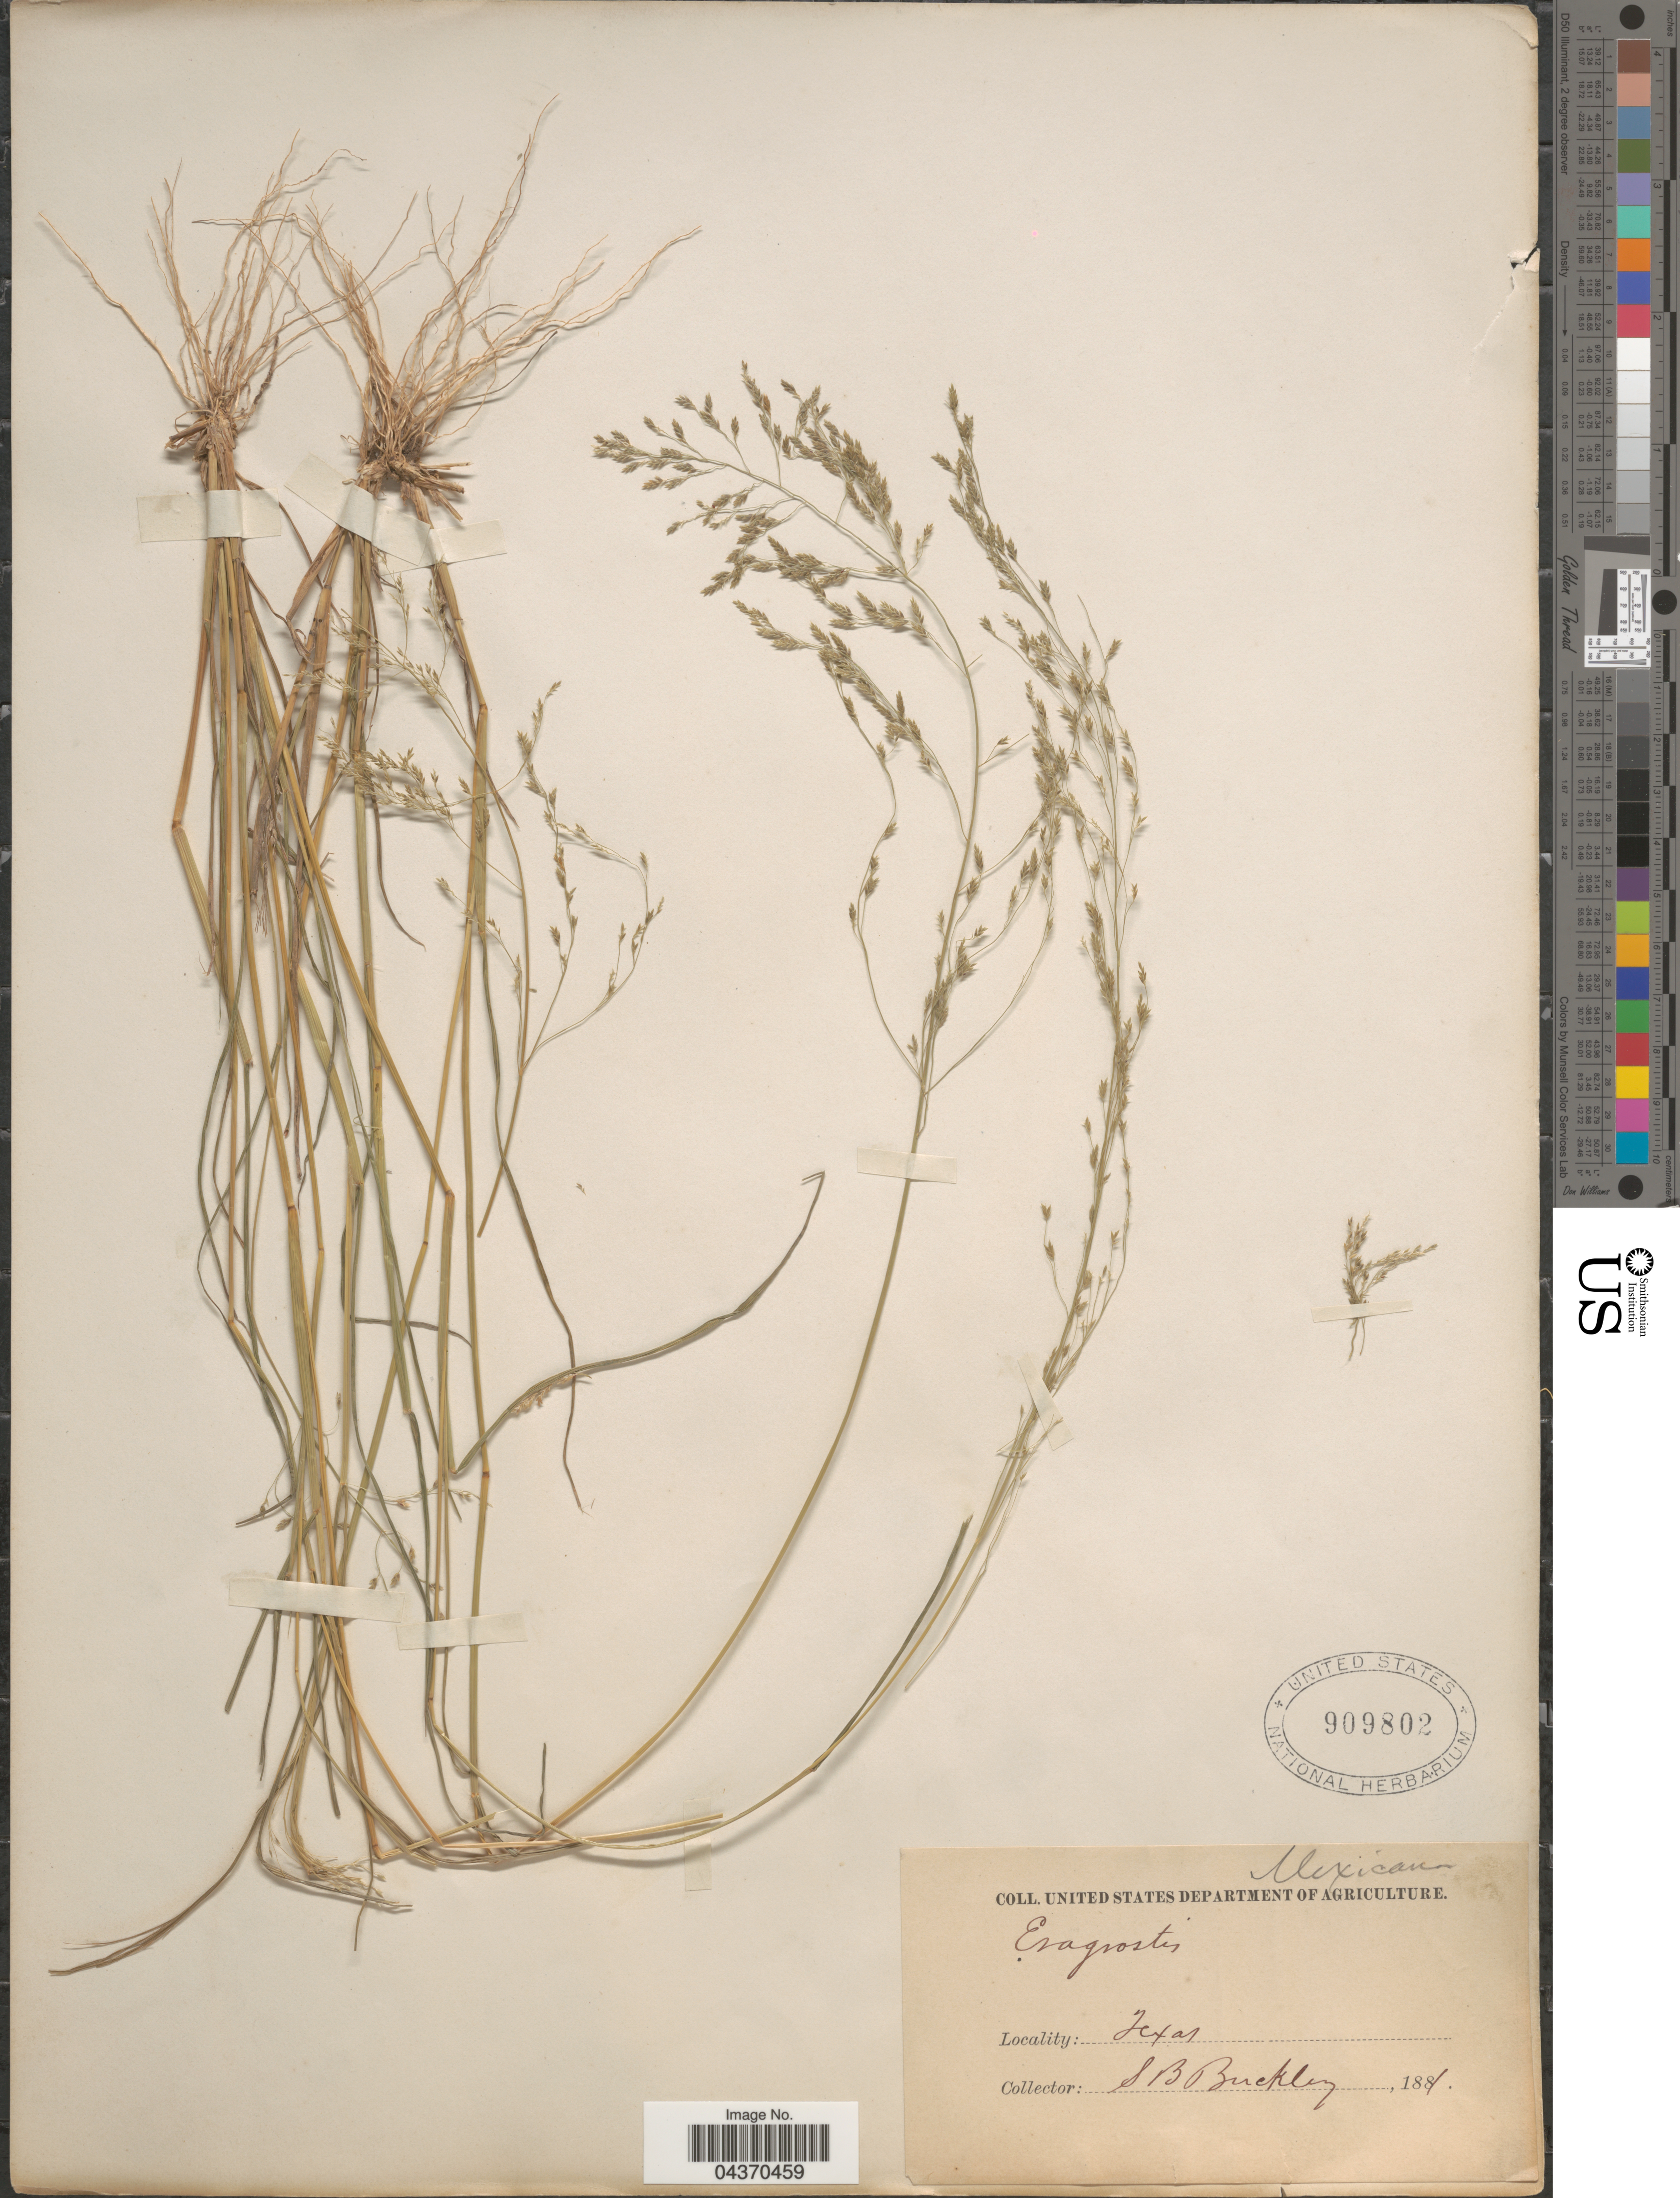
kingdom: Plantae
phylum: Tracheophyta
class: Liliopsida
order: Poales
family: Poaceae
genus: Eragrostis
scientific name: Eragrostis pectinacea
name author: (Michx.) Nees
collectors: S. B. Buckley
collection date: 1881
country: United States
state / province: Texas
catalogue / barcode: US 909802